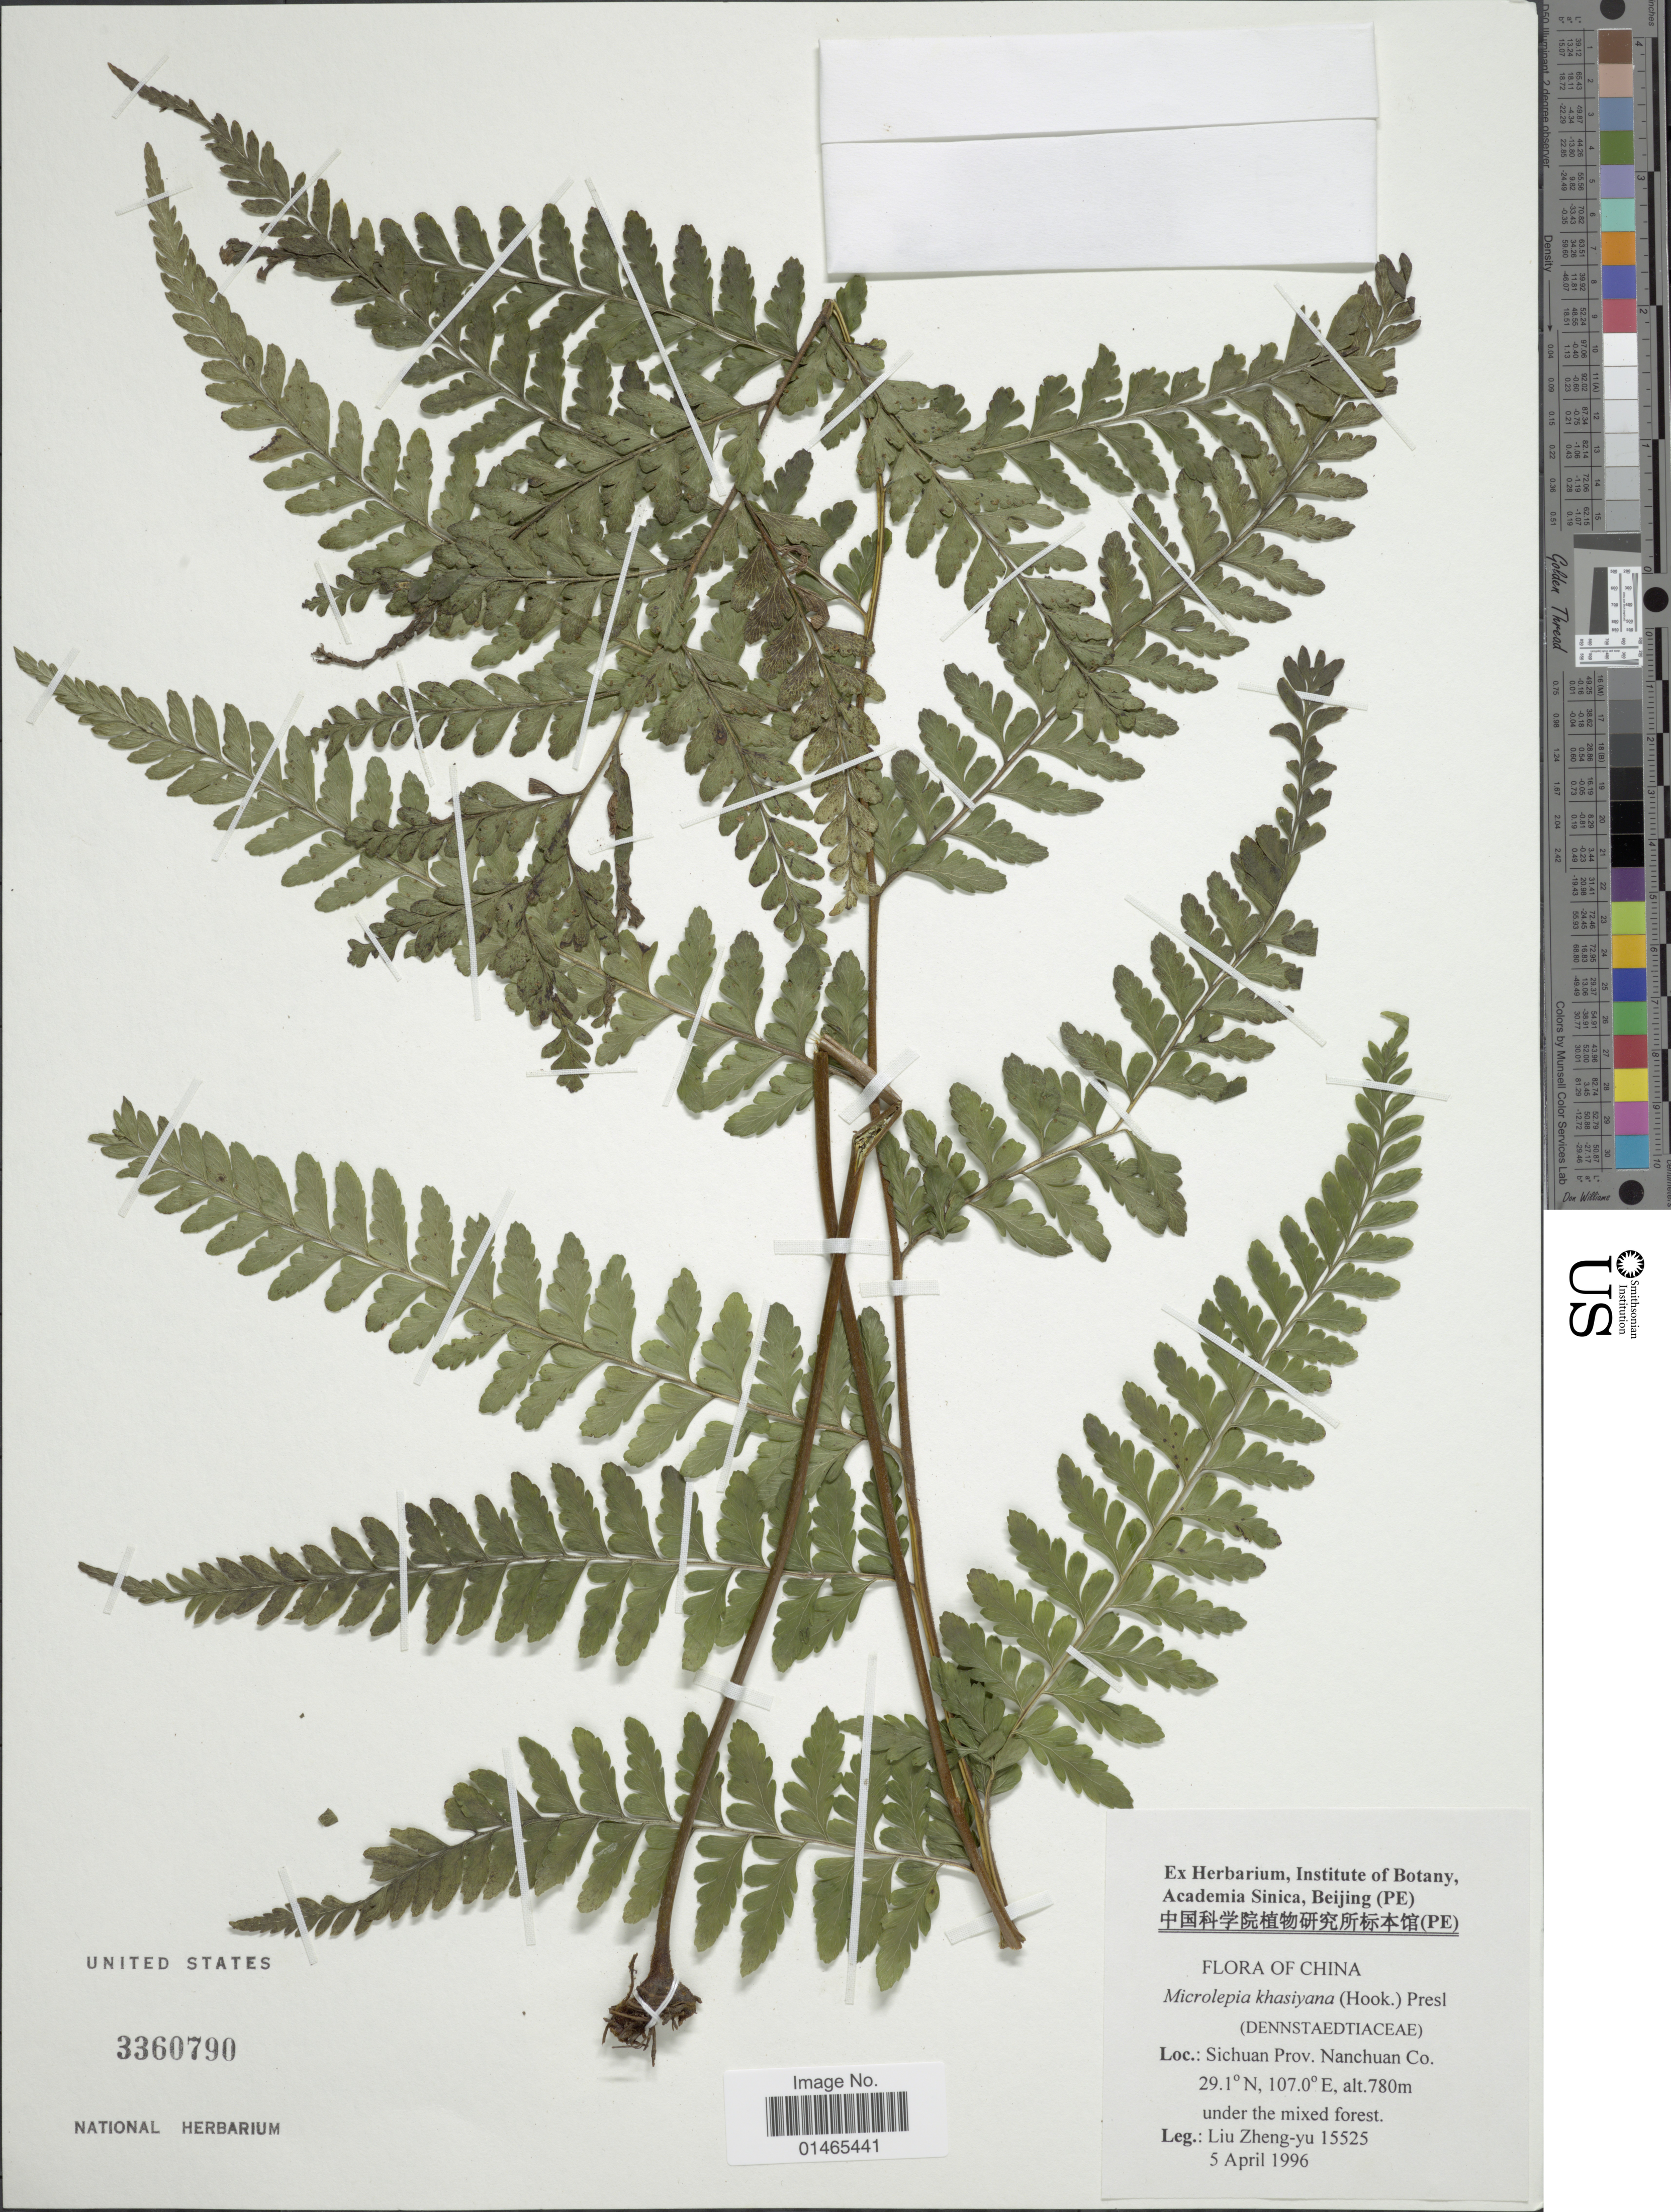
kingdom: Plantae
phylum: Tracheophyta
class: Polypodiopsida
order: Polypodiales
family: Dennstaedtiaceae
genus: Microlepia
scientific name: Microlepia khaysiana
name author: (Hook.) C. Presl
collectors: L. Zheng-yu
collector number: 15525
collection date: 1996-04-05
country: China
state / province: Sichuan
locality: Nanchuan Co.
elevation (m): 780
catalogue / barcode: US 3360790